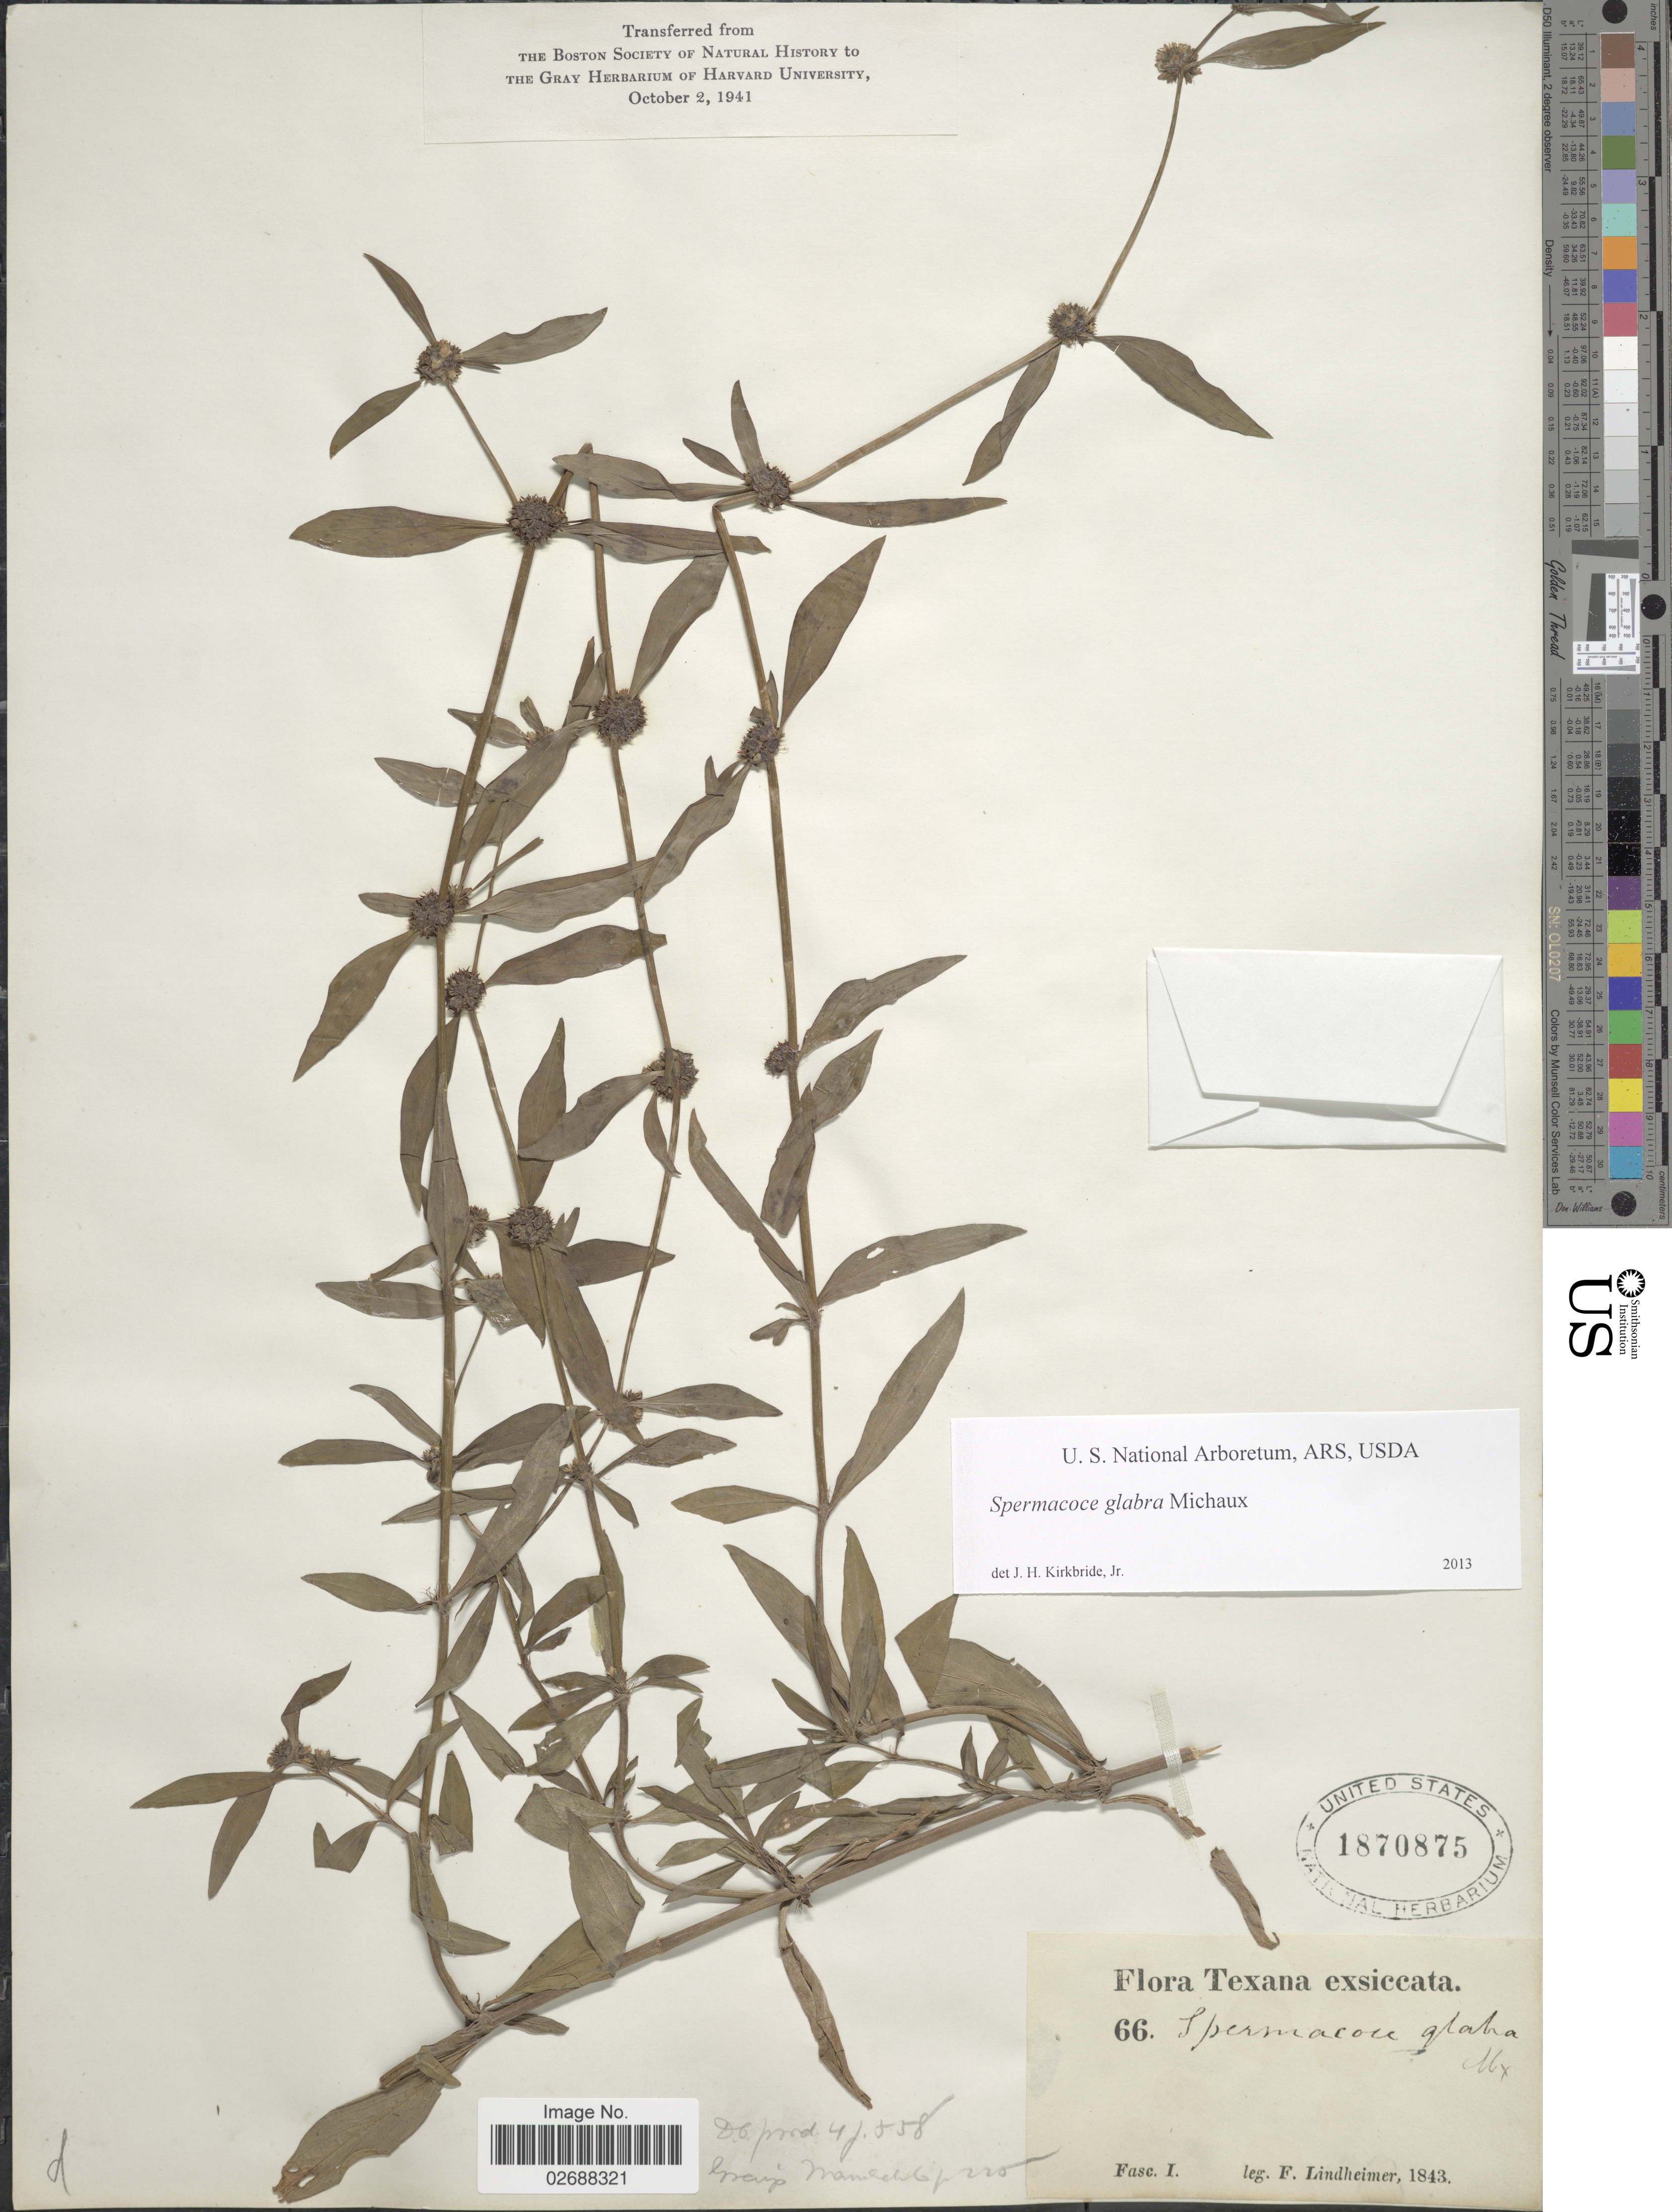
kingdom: Plantae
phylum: Tracheophyta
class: Magnoliopsida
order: Gentianales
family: Rubiaceae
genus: Spermacoce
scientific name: Spermacoce glabra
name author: Michx.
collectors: F. Lindheimer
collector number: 66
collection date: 1843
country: United States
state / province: Texas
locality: Fasc. I.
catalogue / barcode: US 1870875